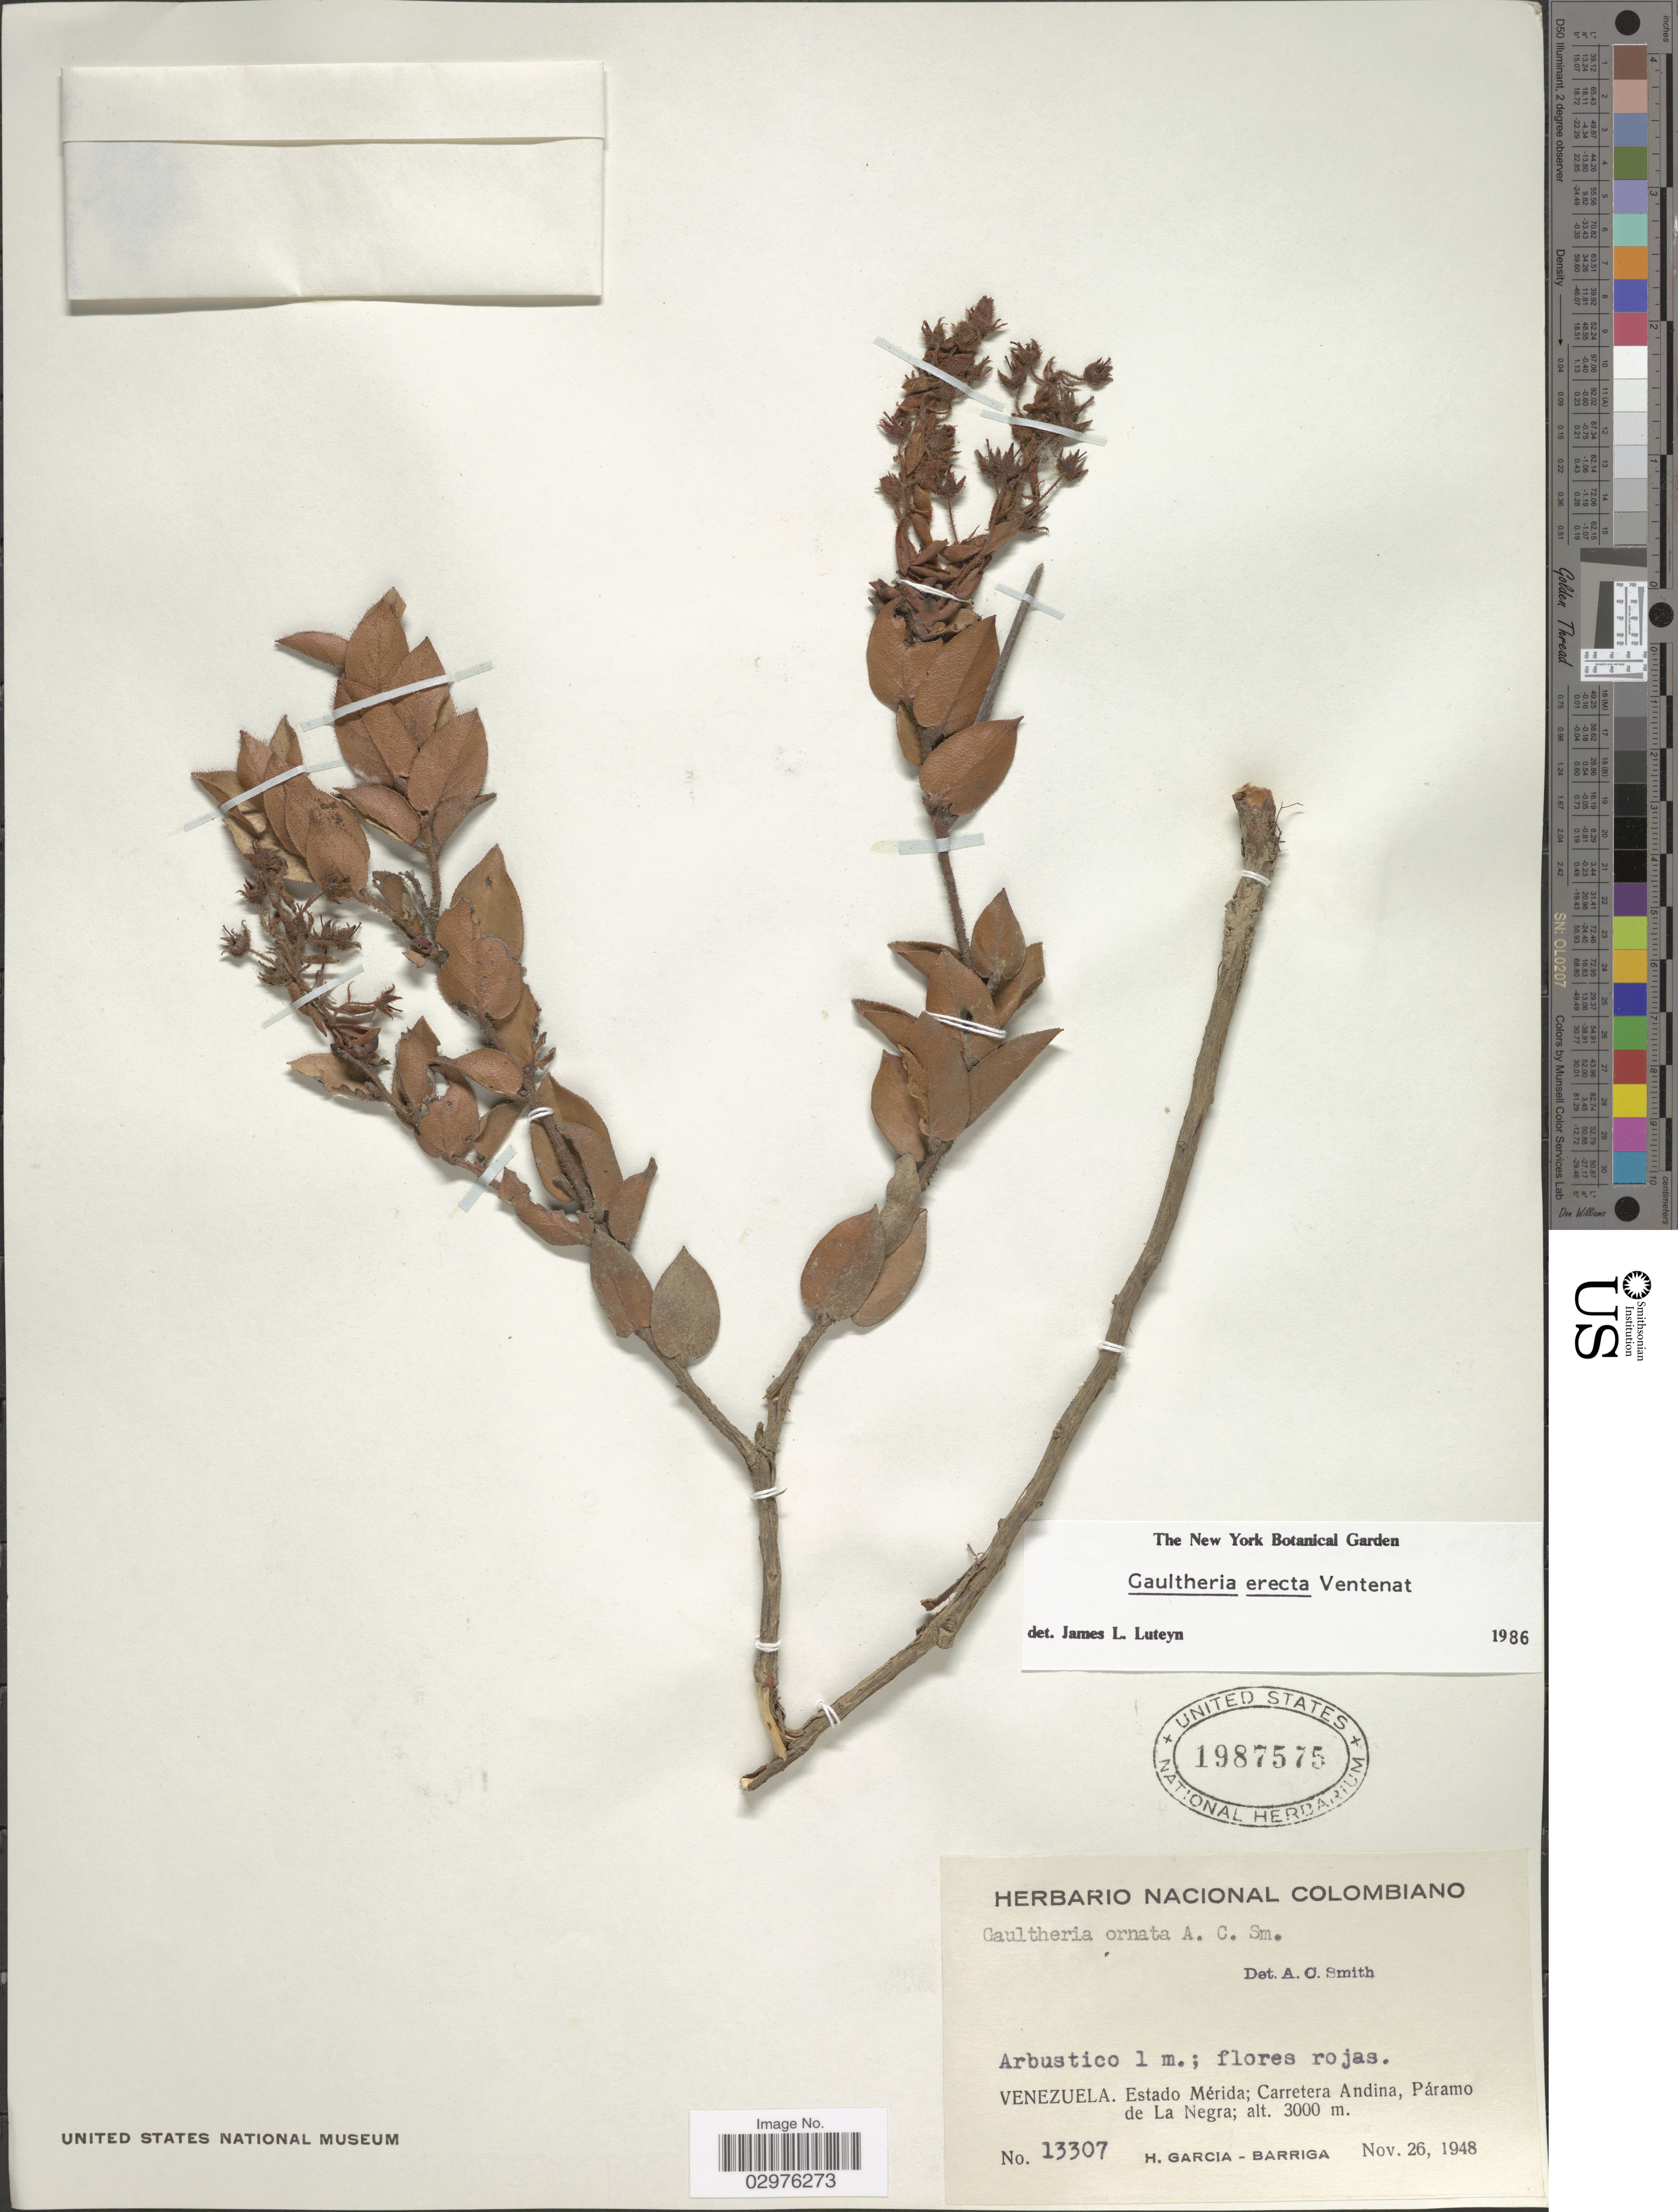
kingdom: Plantae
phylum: Tracheophyta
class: Magnoliopsida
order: Ericales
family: Ericaceae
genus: Gaultheria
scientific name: Gaultheria erecta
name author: Vent.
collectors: H. García Barriga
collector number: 13307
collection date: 1948-11-26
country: Venezuela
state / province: Mérida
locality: Estado Mérida; Carretera Andina, Páramo de La Negra.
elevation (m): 3000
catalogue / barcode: US 1987575